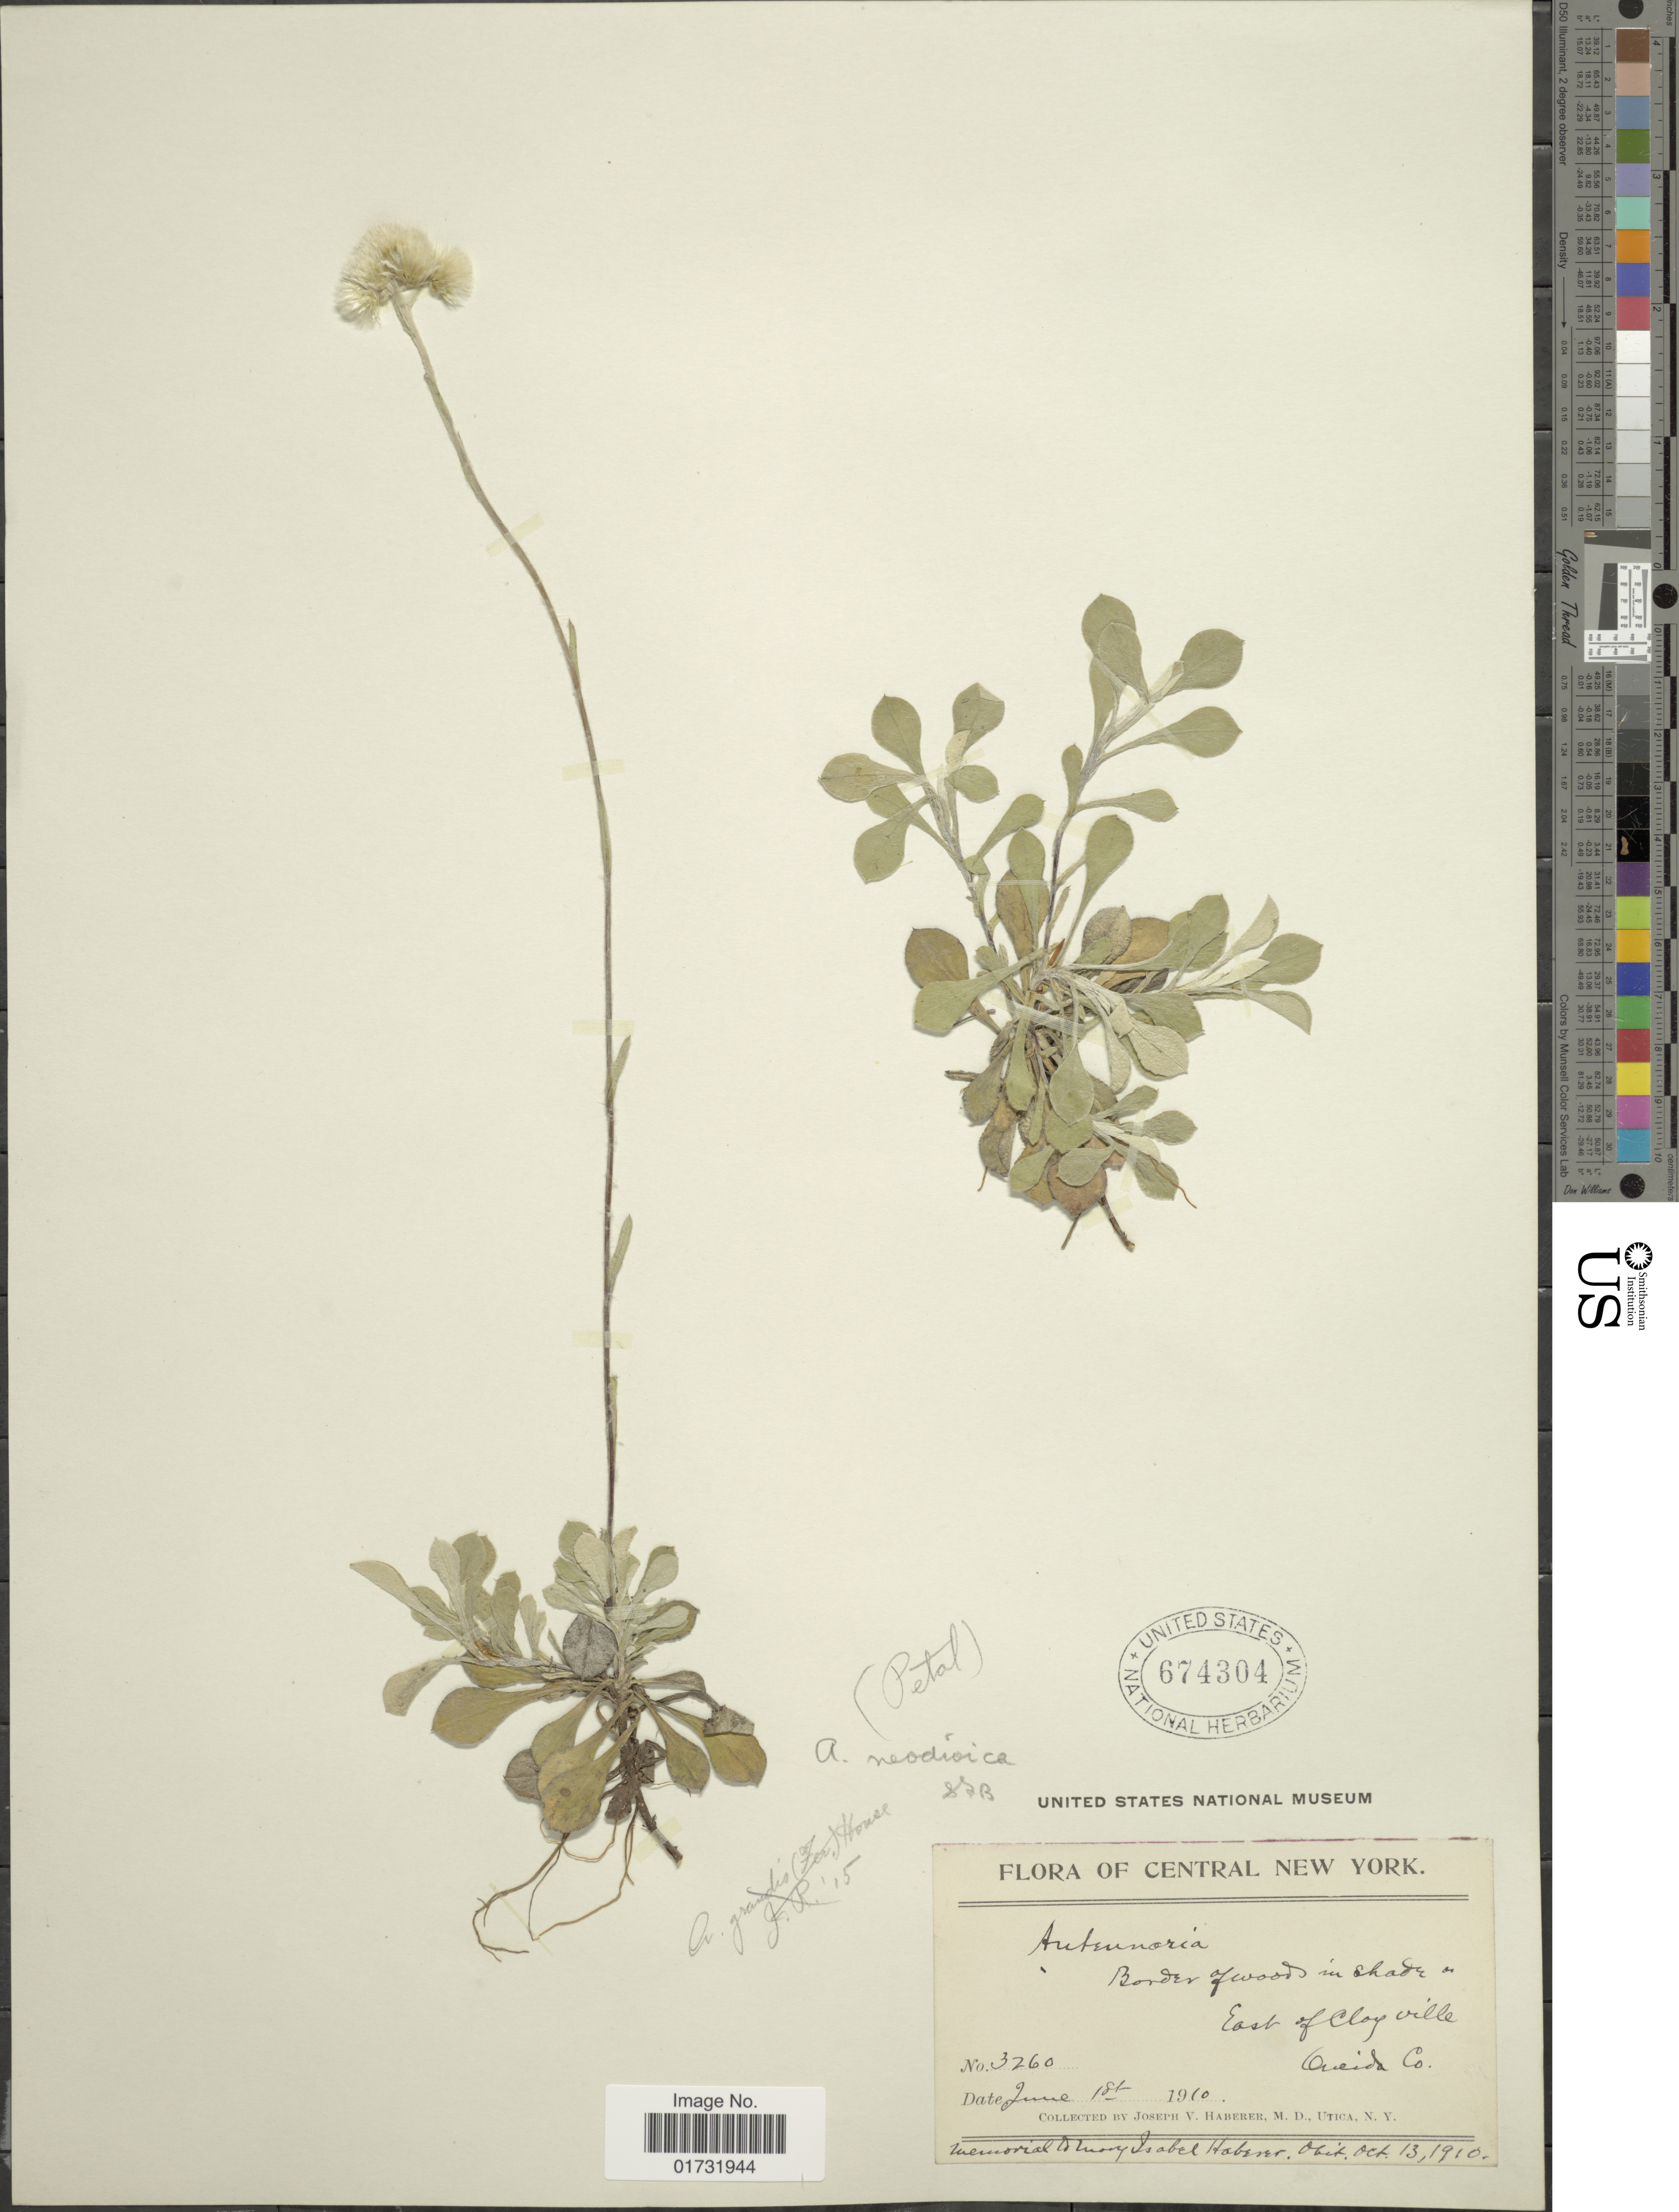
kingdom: Plantae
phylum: Tracheophyta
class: Magnoliopsida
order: Asterales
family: Asteraceae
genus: Antennaria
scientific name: Antennaria neodioica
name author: Greene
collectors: J. V. Haberer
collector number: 3260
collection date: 1910-06-18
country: United States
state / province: New York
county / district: Oneida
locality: Central New York. East of Clayville. Oneida Co.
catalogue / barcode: US 674304